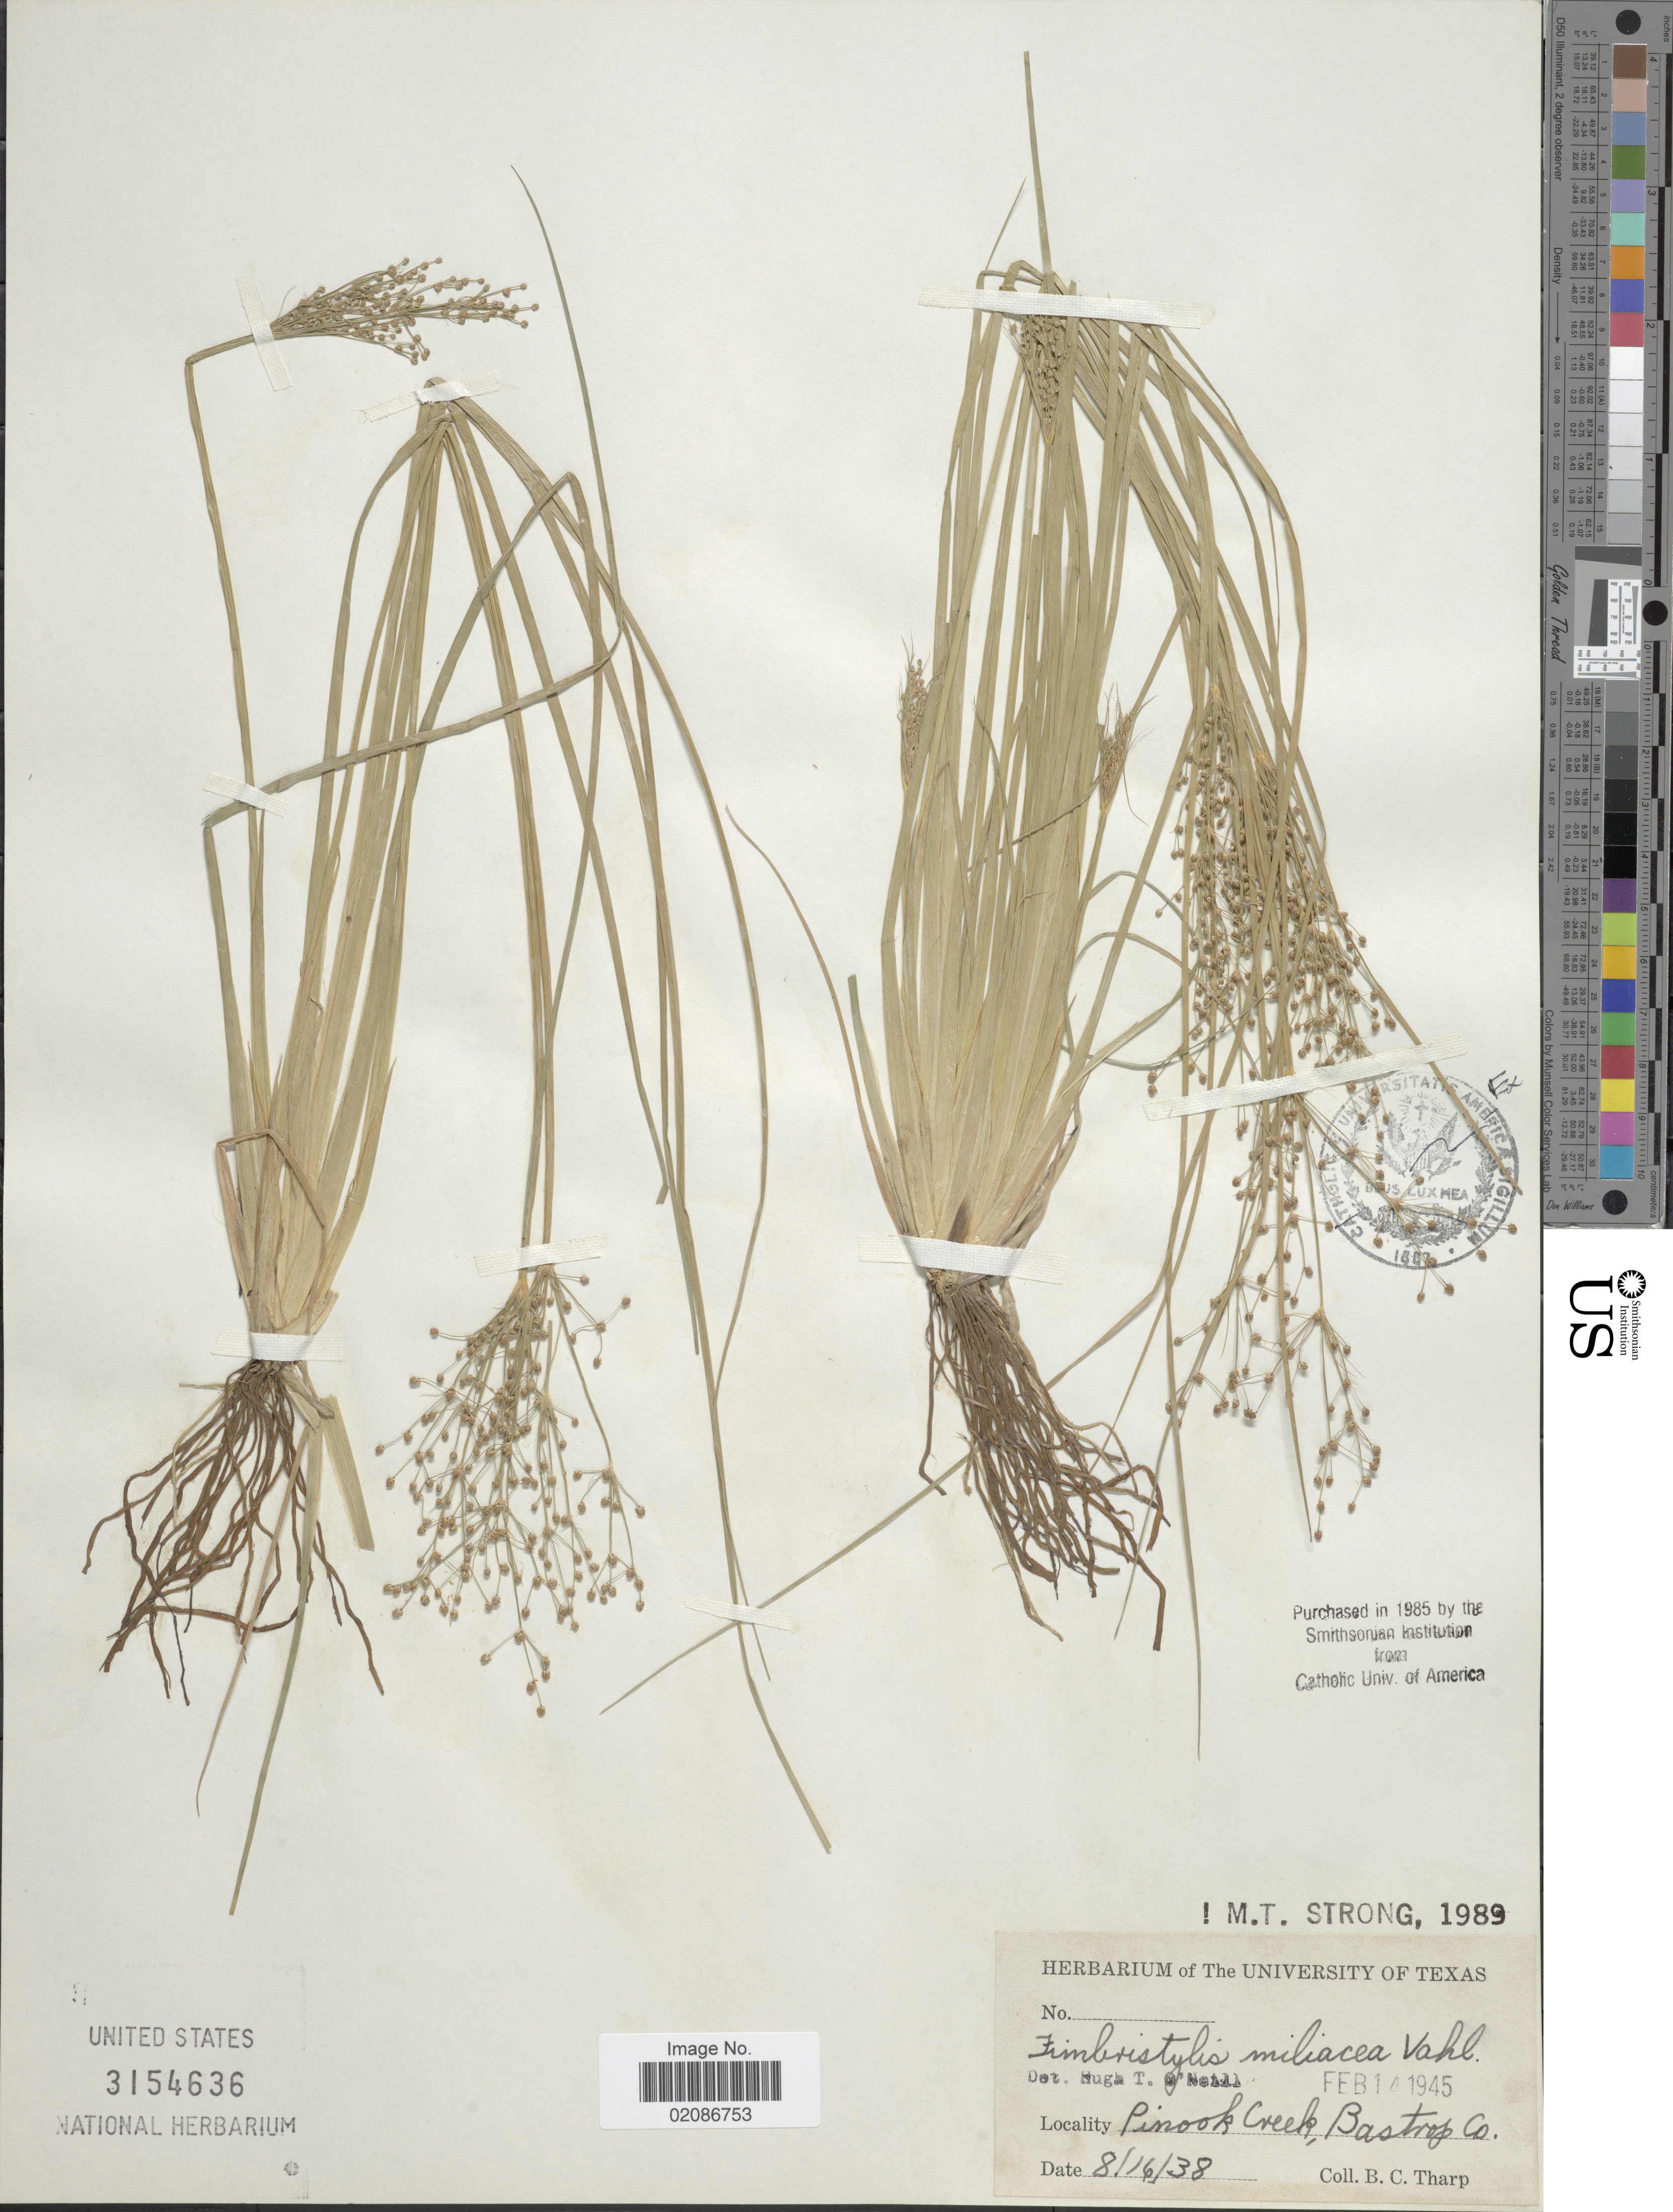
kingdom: Plantae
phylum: Tracheophyta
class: Liliopsida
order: Poales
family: Cyperaceae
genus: Fimbristylis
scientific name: Fimbristylis littoralis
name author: Gaudich.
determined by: Strong, M. T., (US), Smithsonian Institution - National Museum of Natural History (UNITED STATES)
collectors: B. C. Tharp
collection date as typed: Transcribed d/m/y: 16/8/38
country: United States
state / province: Texas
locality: Pinook Creek, Bastrop Co.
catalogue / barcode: US 3154636